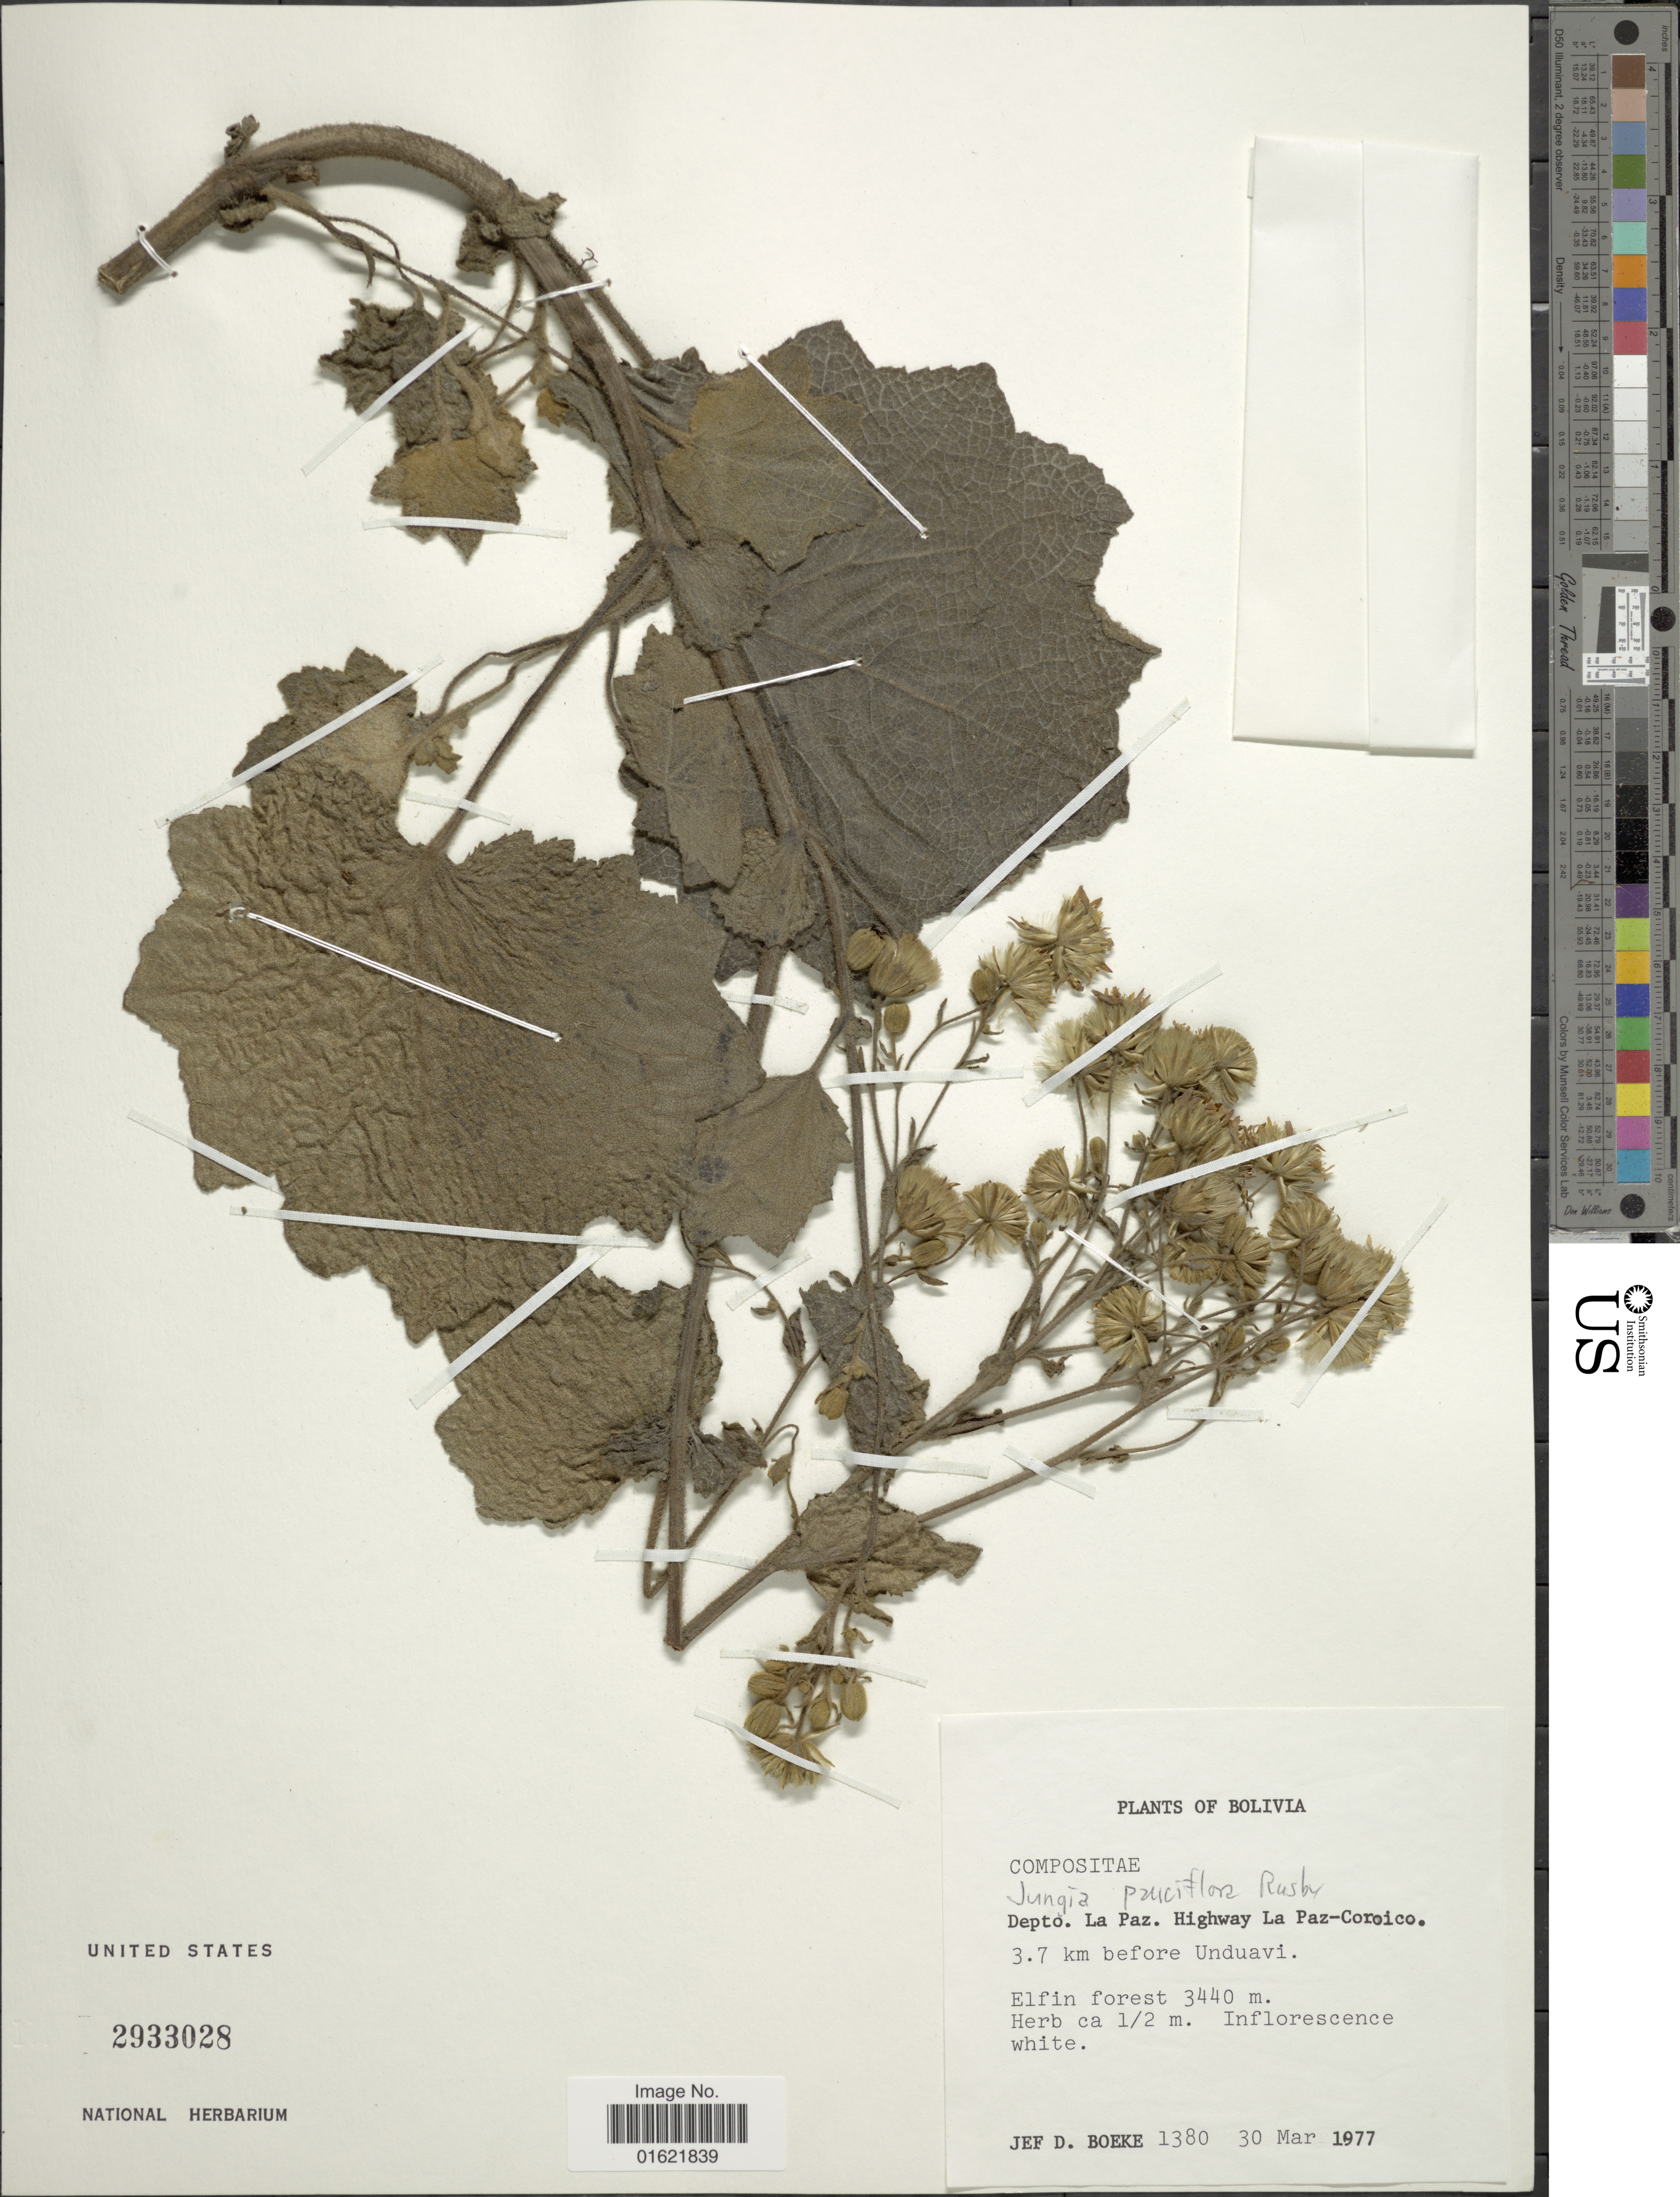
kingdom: Plantae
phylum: Tracheophyta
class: Magnoliopsida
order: Asterales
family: Asteraceae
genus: Jungia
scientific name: Jungia pauciflora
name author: Rusby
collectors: J. D. Boeke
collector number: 1380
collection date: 1977-03-30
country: Bolivia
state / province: La Paz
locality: Depto. La Paz. Highway La Paz-Coroico. 3.7 km befor Undaavi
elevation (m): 3440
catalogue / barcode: US 2933028